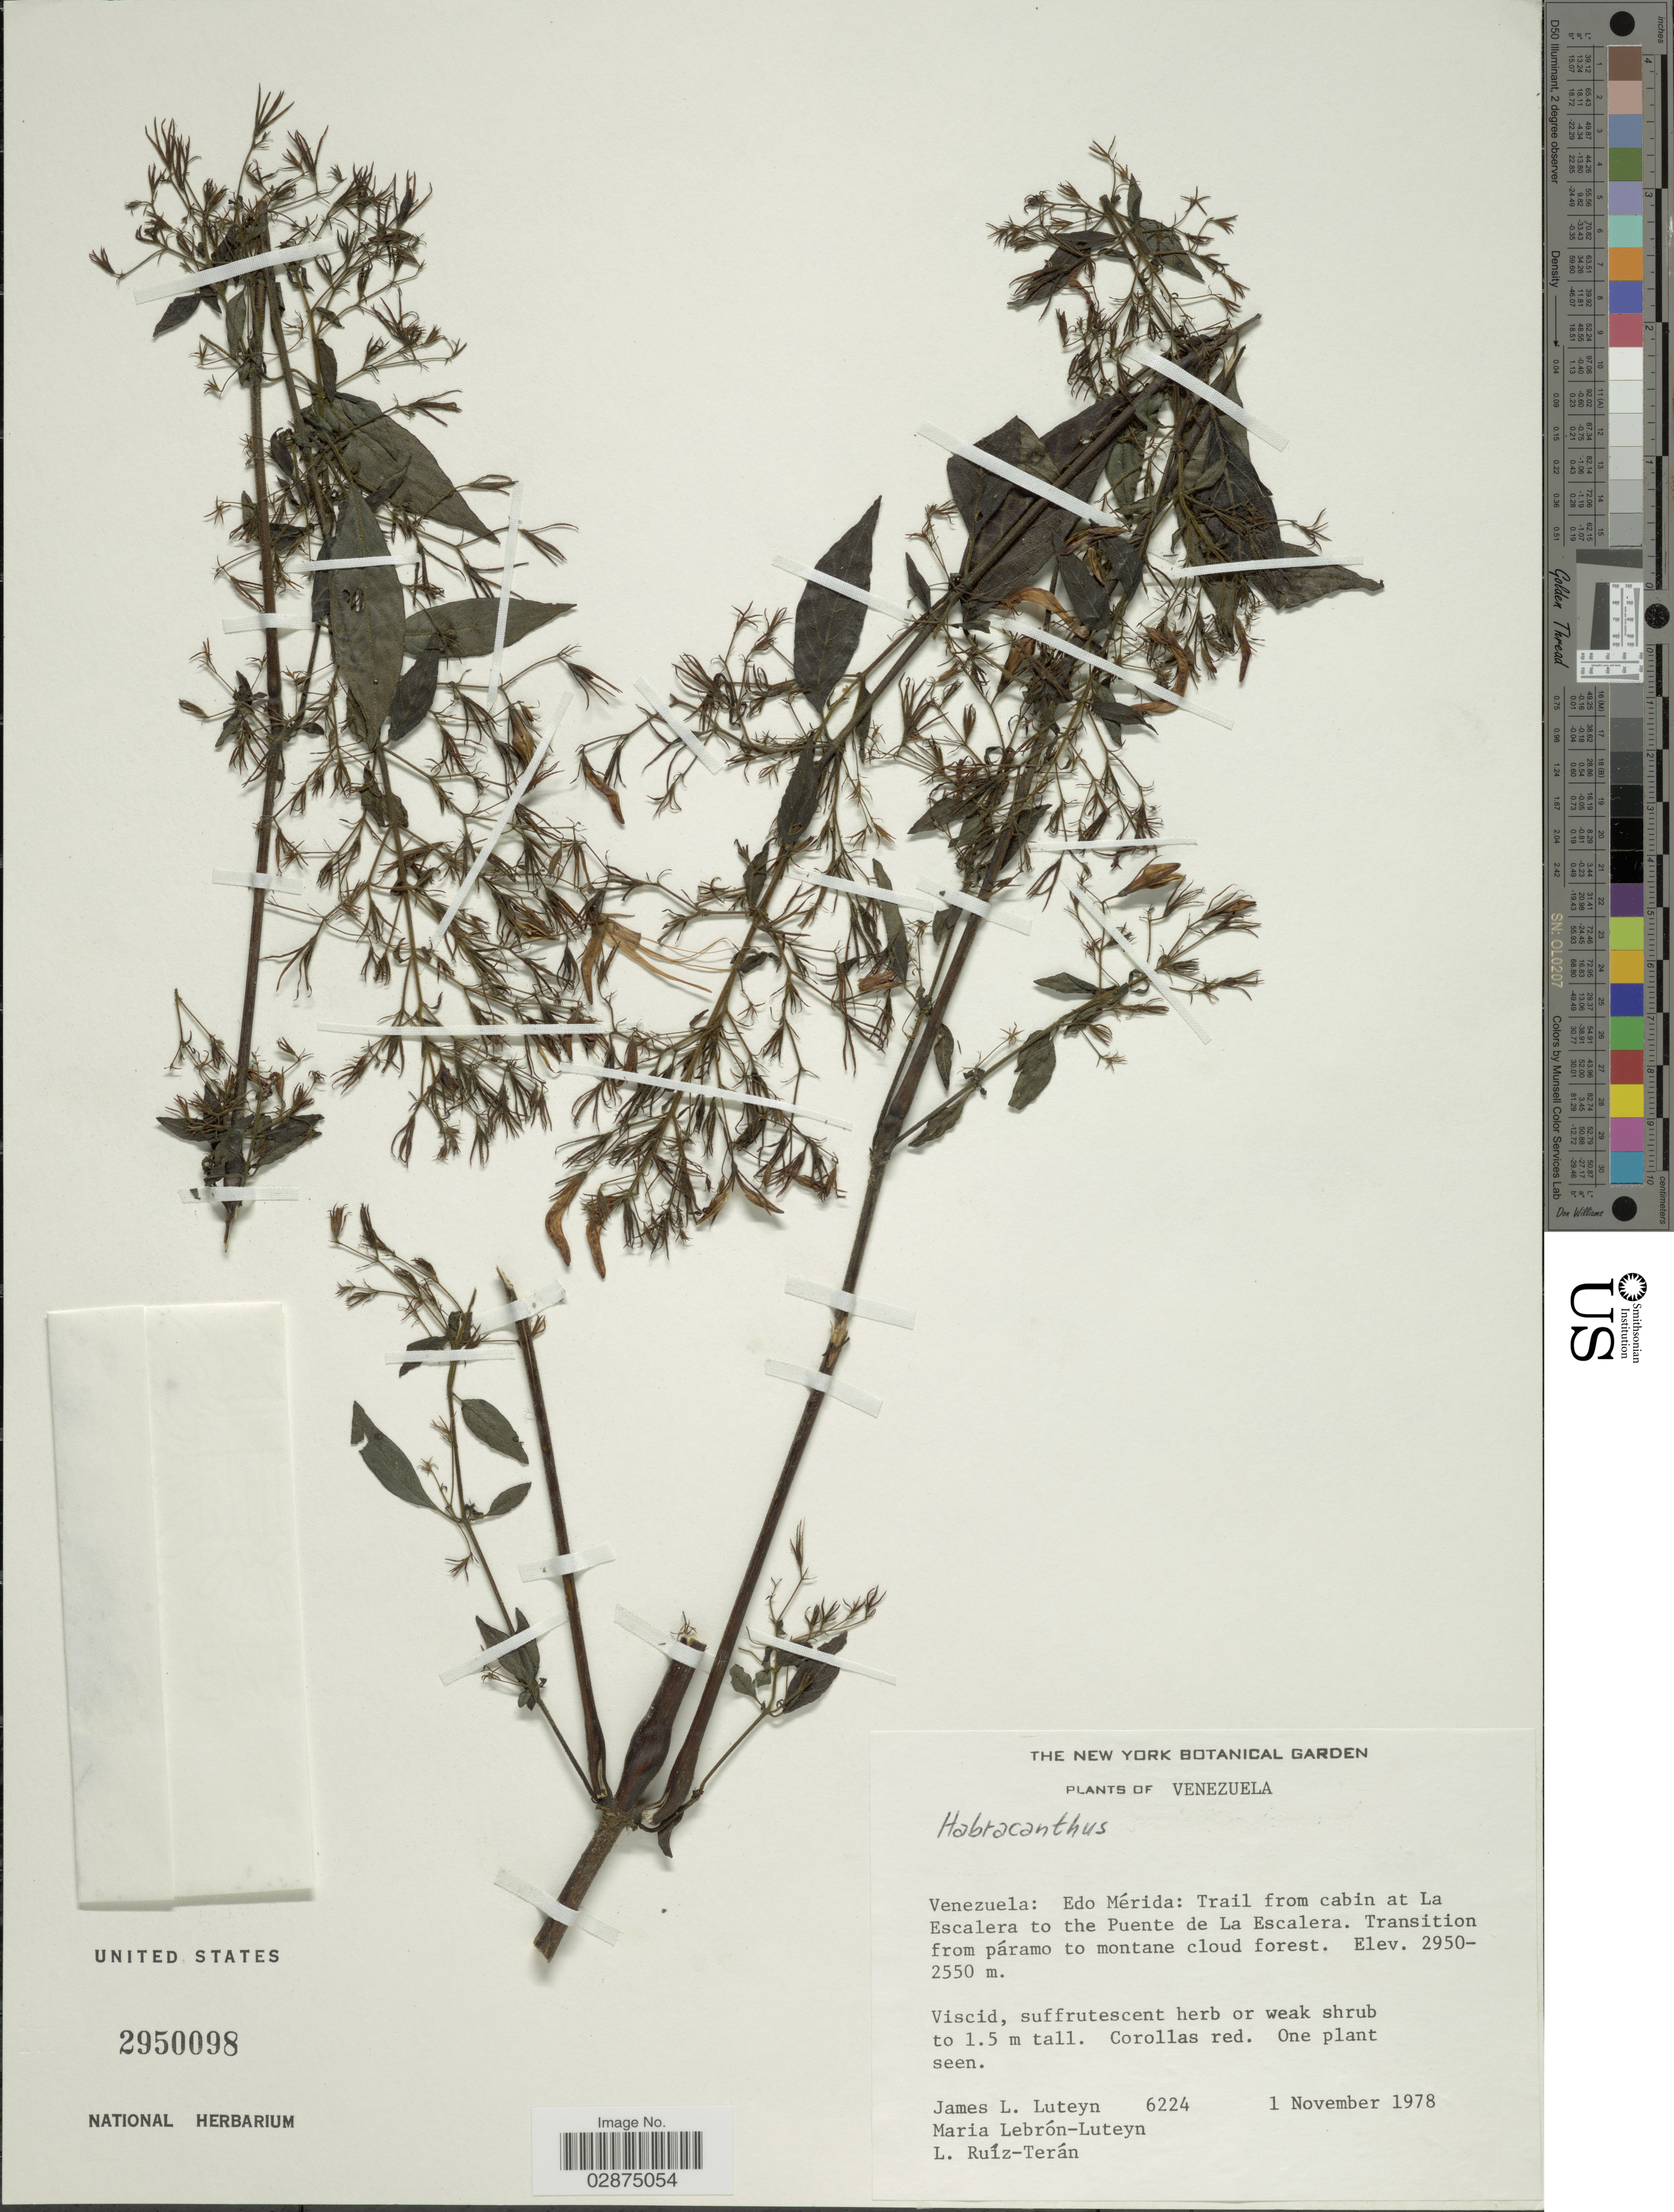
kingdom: Plantae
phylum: Tracheophyta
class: Magnoliopsida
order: Lamiales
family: Acanthaceae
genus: Habracanthus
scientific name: Habracanthus macrochilus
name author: Lindau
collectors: J. L. Luteyn, M. L. Lebrón-Luteyn & L. E. Ruíz-Terán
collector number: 6224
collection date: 1978-11-01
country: Venezuela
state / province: Mérida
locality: Edo Mérida: Trail from cabin at La Escalera to the Puente de La Escalera.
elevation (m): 2550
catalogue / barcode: US 2950098